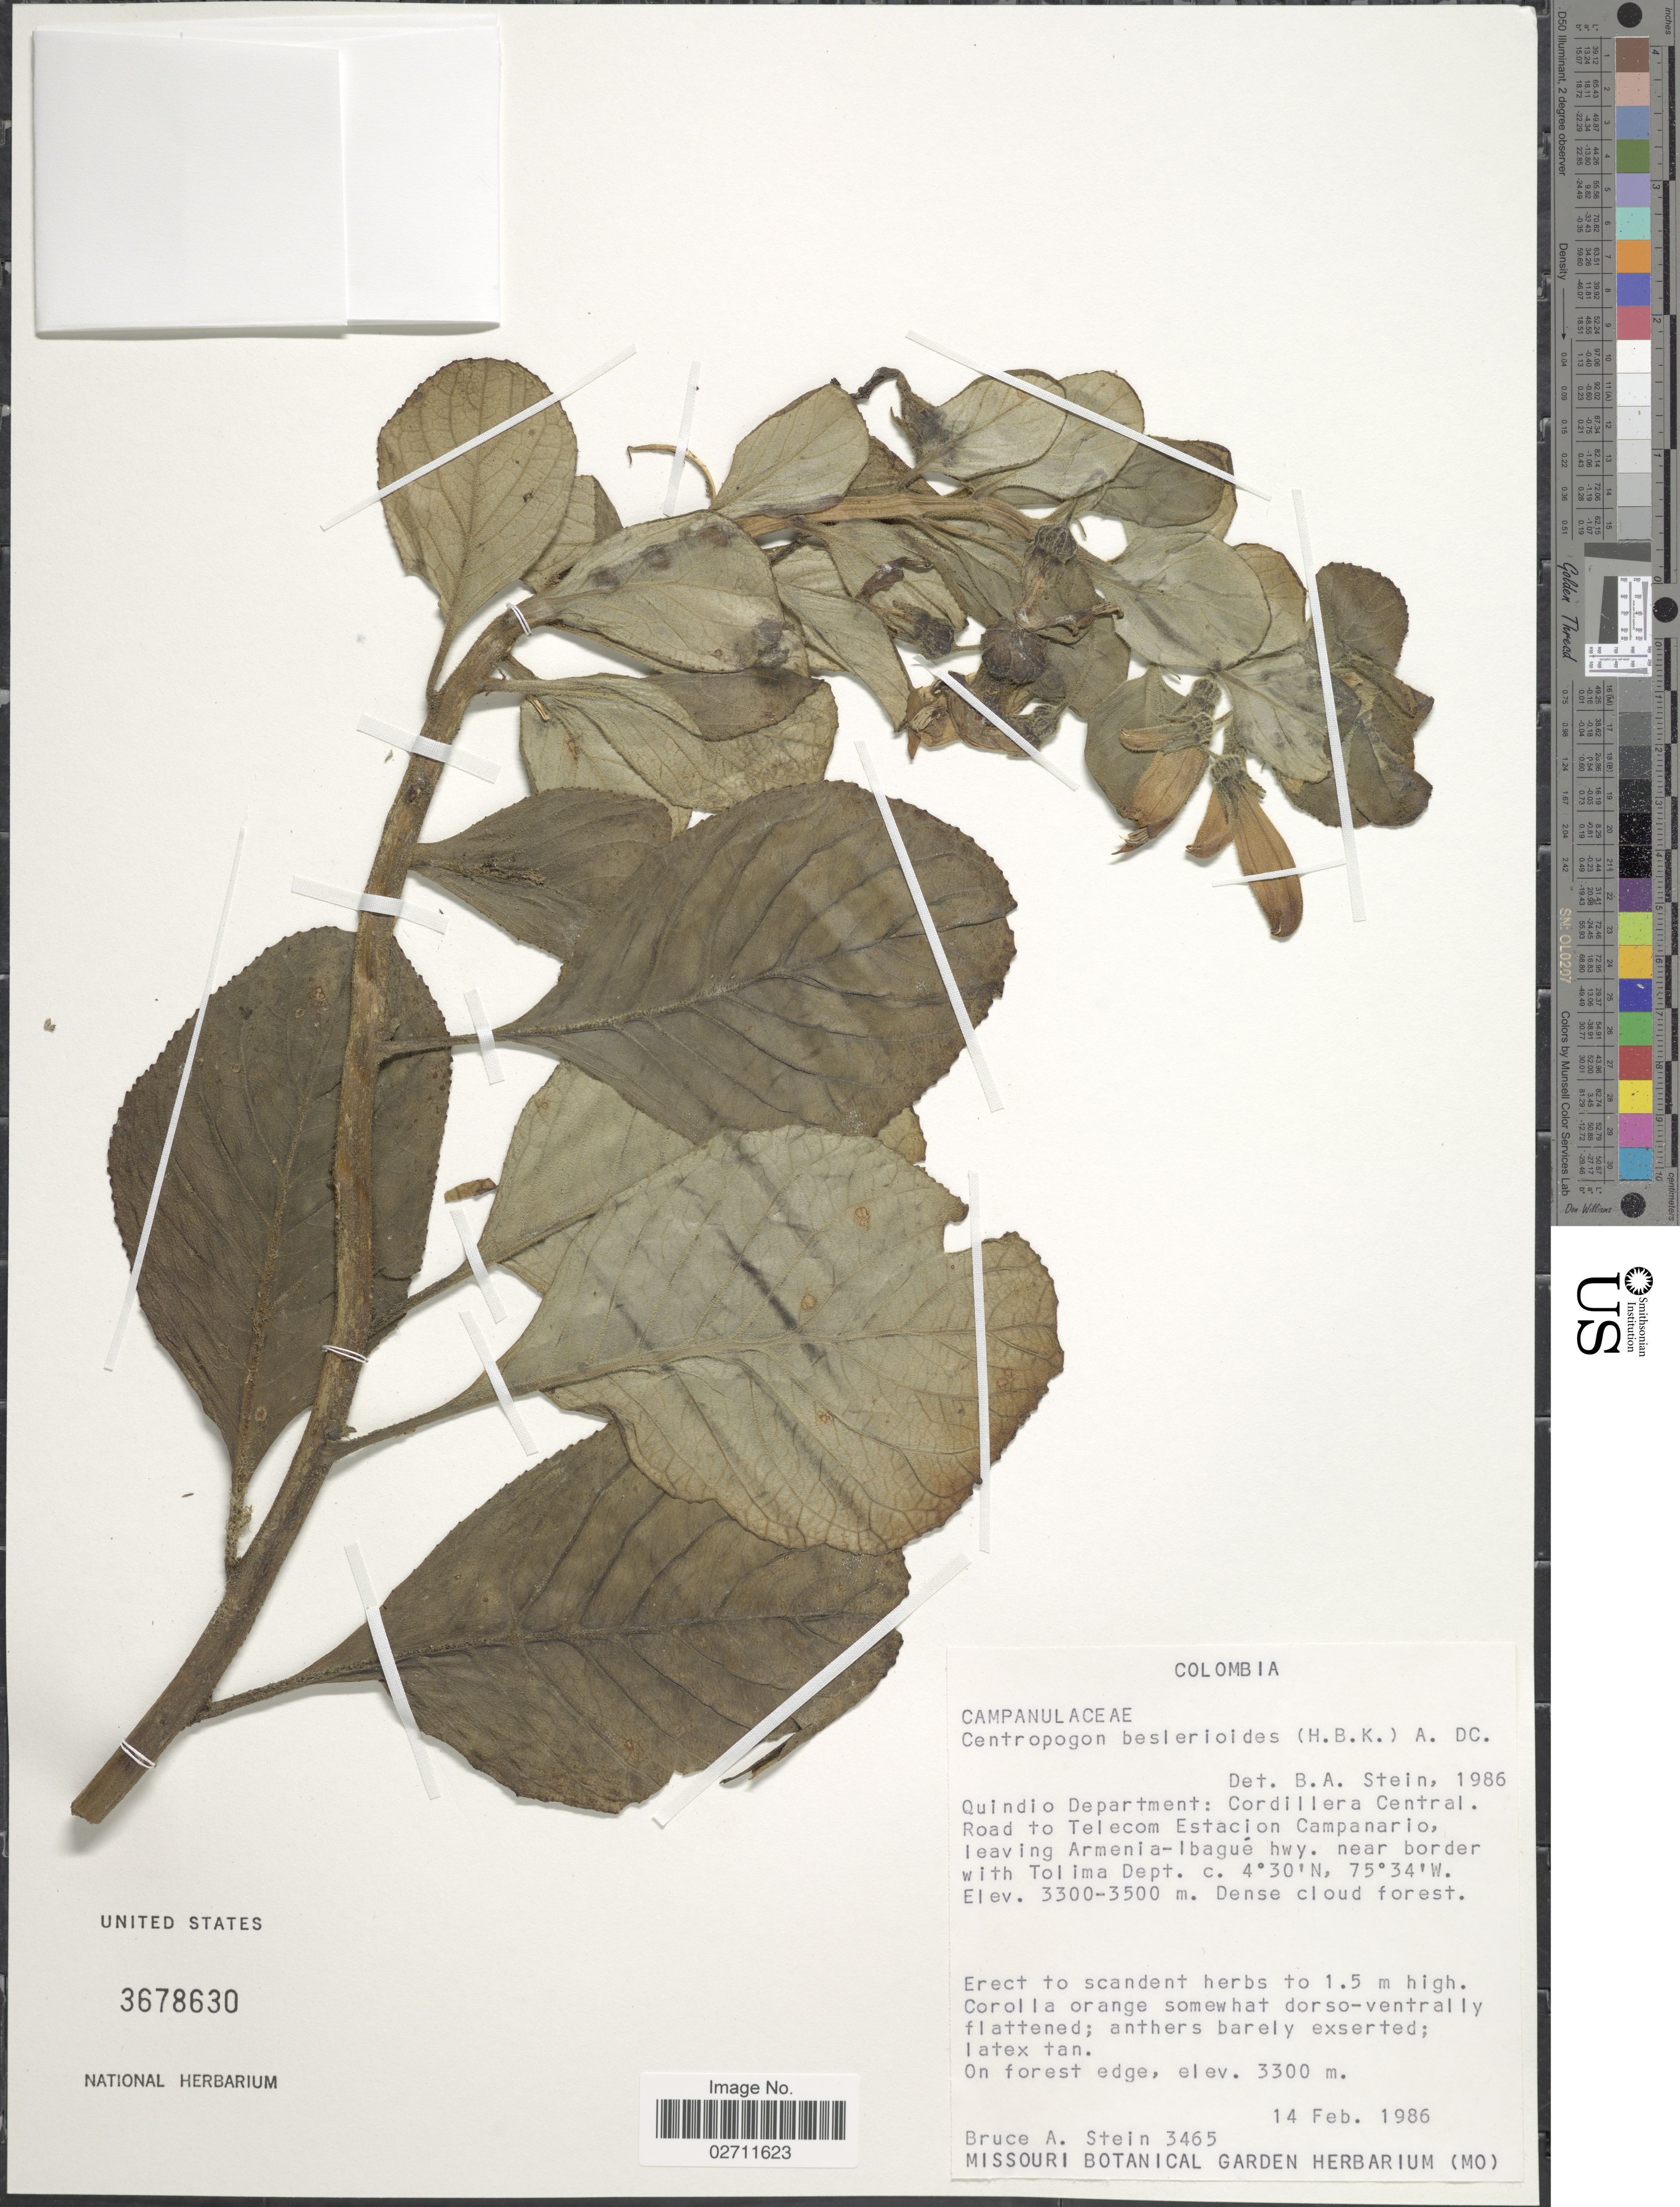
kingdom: Plantae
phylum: Tracheophyta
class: Magnoliopsida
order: Asterales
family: Campanulaceae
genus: Centropogon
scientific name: Centropogon beslerioides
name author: DC.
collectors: B. A. Stein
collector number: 3465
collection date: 1986-02-14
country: Colombia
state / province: Quindío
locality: Cordillera Central. Road to Telecom Estacion Campanario leaving Armenia-Ibaque hwy. near border with Tolima Dept.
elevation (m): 3300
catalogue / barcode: US 3678630